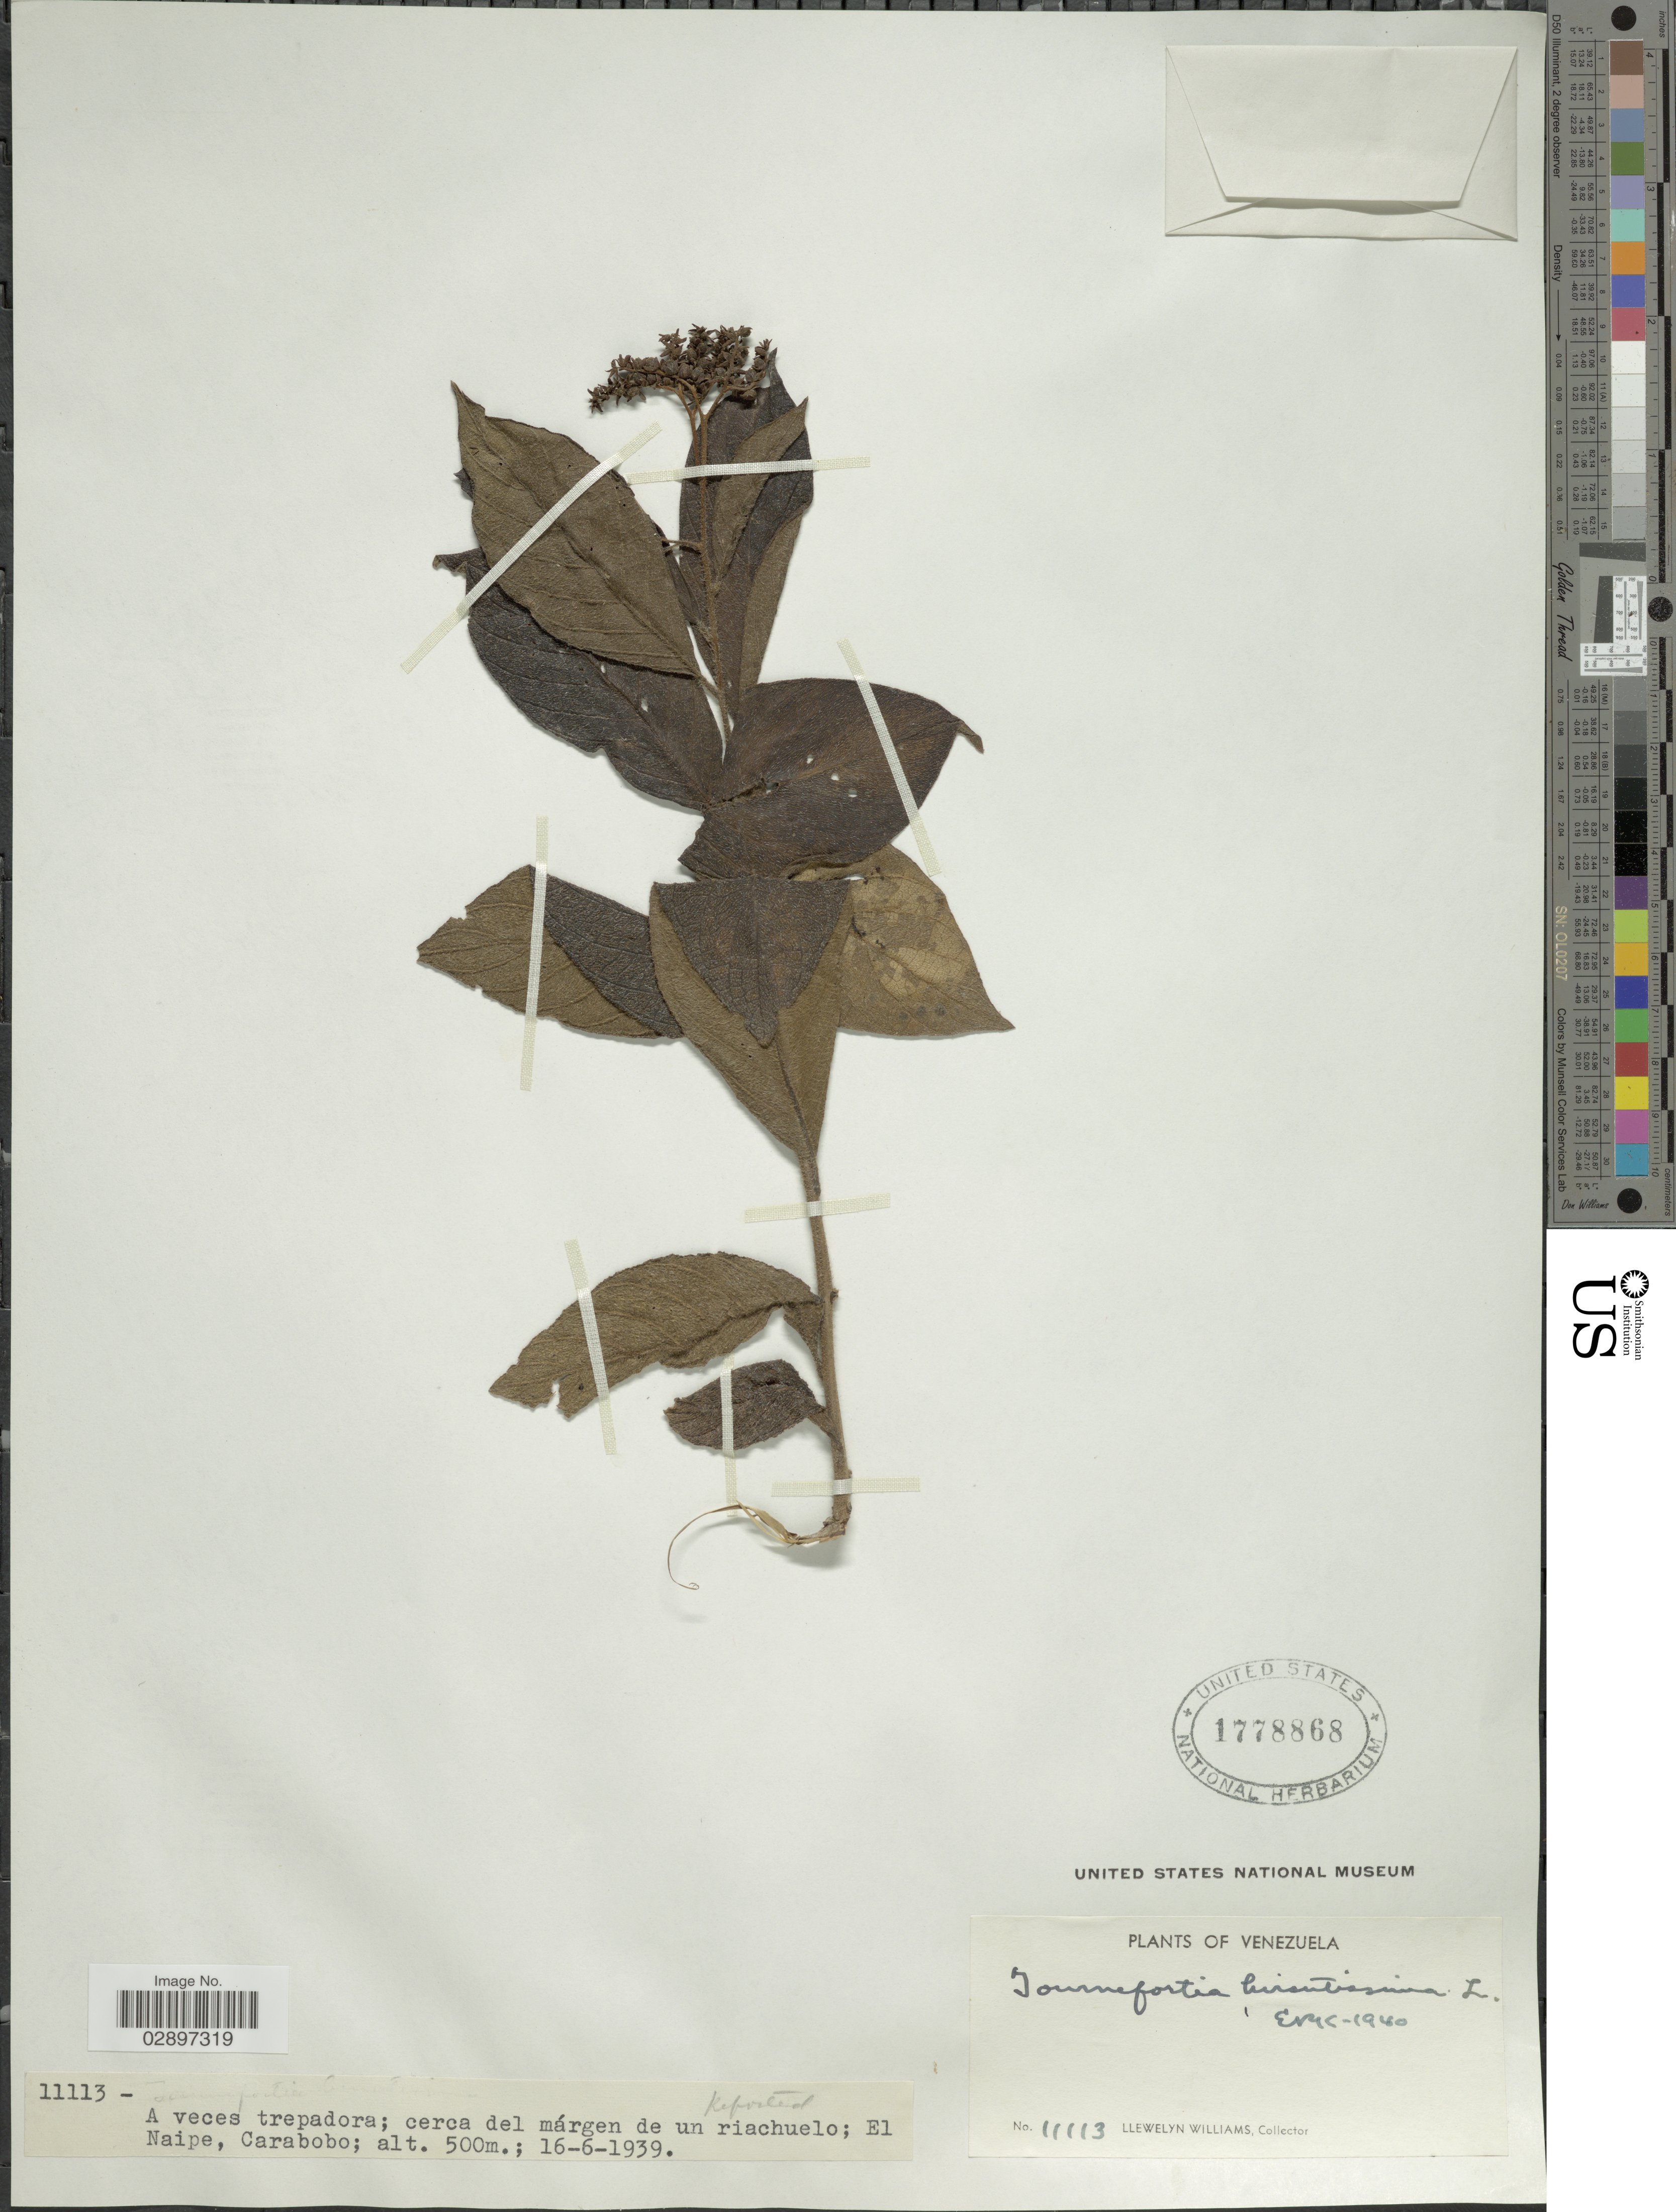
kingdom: Plantae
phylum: Tracheophyta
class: Magnoliopsida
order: Boraginales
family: Heliotropiaceae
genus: Tournefortia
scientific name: Tournefortia hirsutissima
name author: L.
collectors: Ll. Williams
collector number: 11113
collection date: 1939-06-16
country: Venezuela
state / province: Carabobo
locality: A veces trepadora; cerca del márgen de un riachuelo; El Naipe, Carabobo.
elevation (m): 500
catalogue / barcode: US 1778868